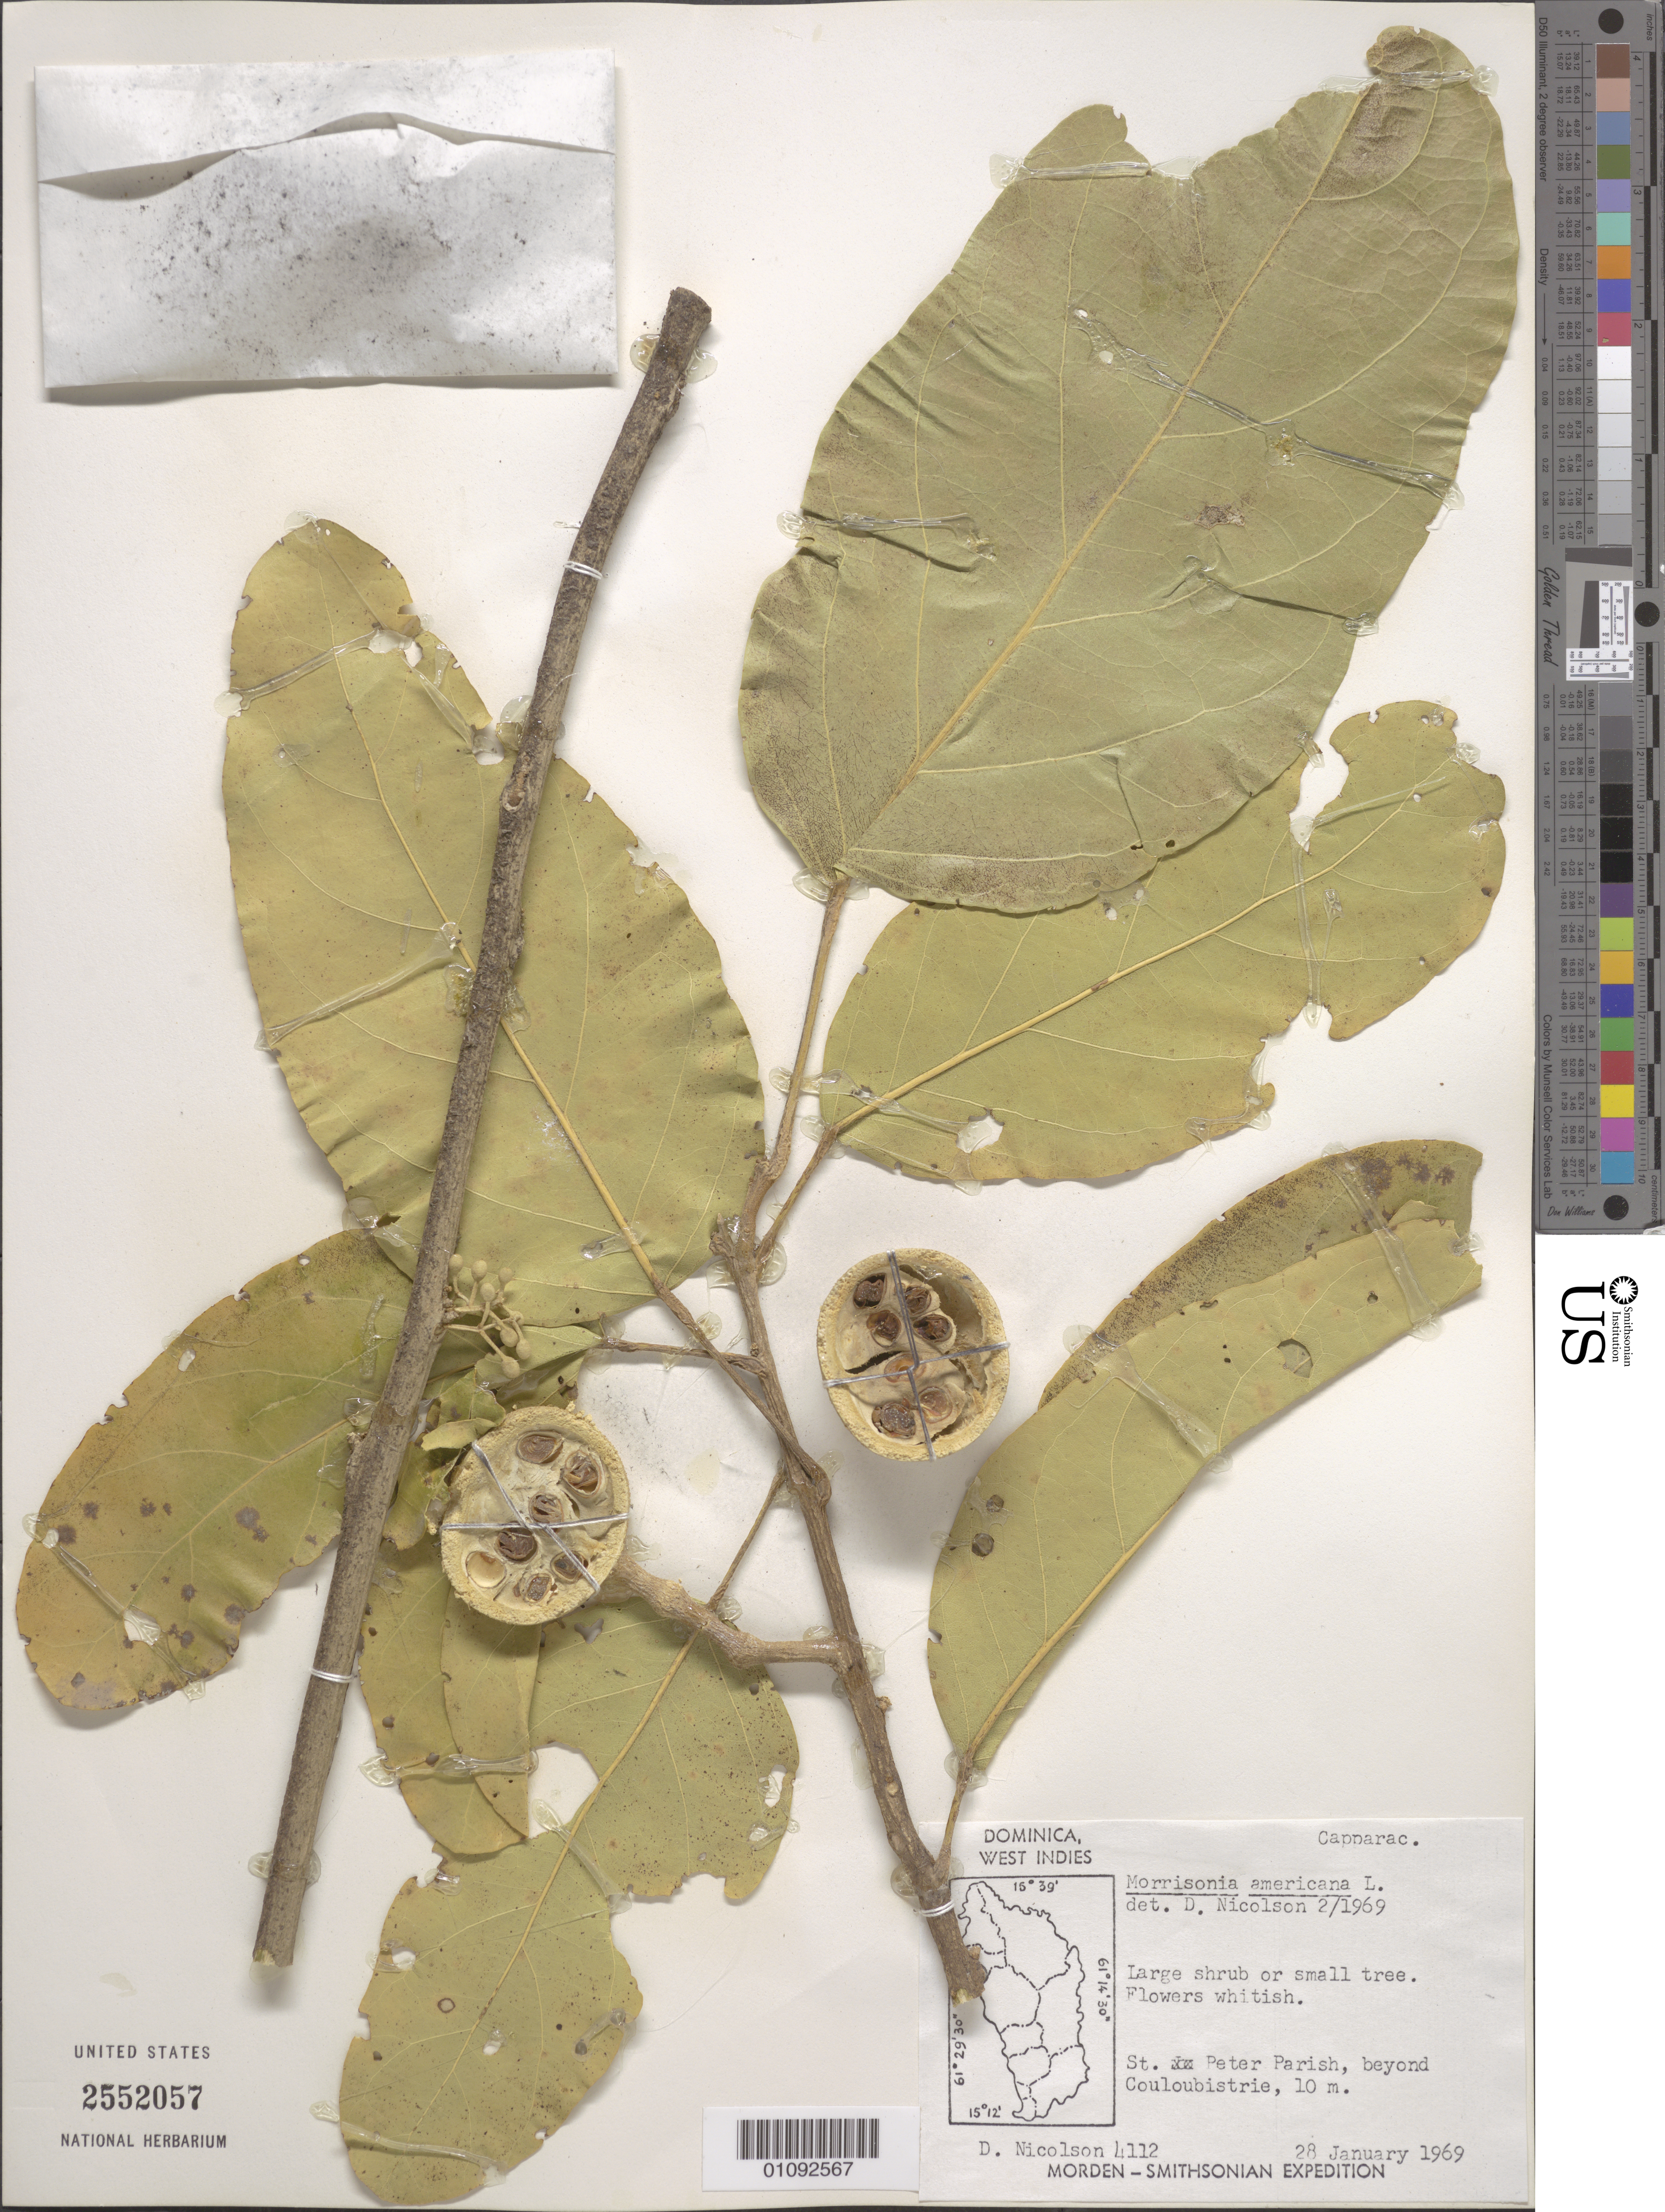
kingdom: Plantae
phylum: Tracheophyta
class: Magnoliopsida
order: Brassicales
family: Capparaceae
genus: Morisonia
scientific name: Morisonia americana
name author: L.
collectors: D. H. Nicolson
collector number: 4112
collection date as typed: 28 Jan 1969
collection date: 1969-01-28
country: Dominica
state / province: St. Peter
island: Dominica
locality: Beyond Couloubistrie.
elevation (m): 10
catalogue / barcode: US 2552057